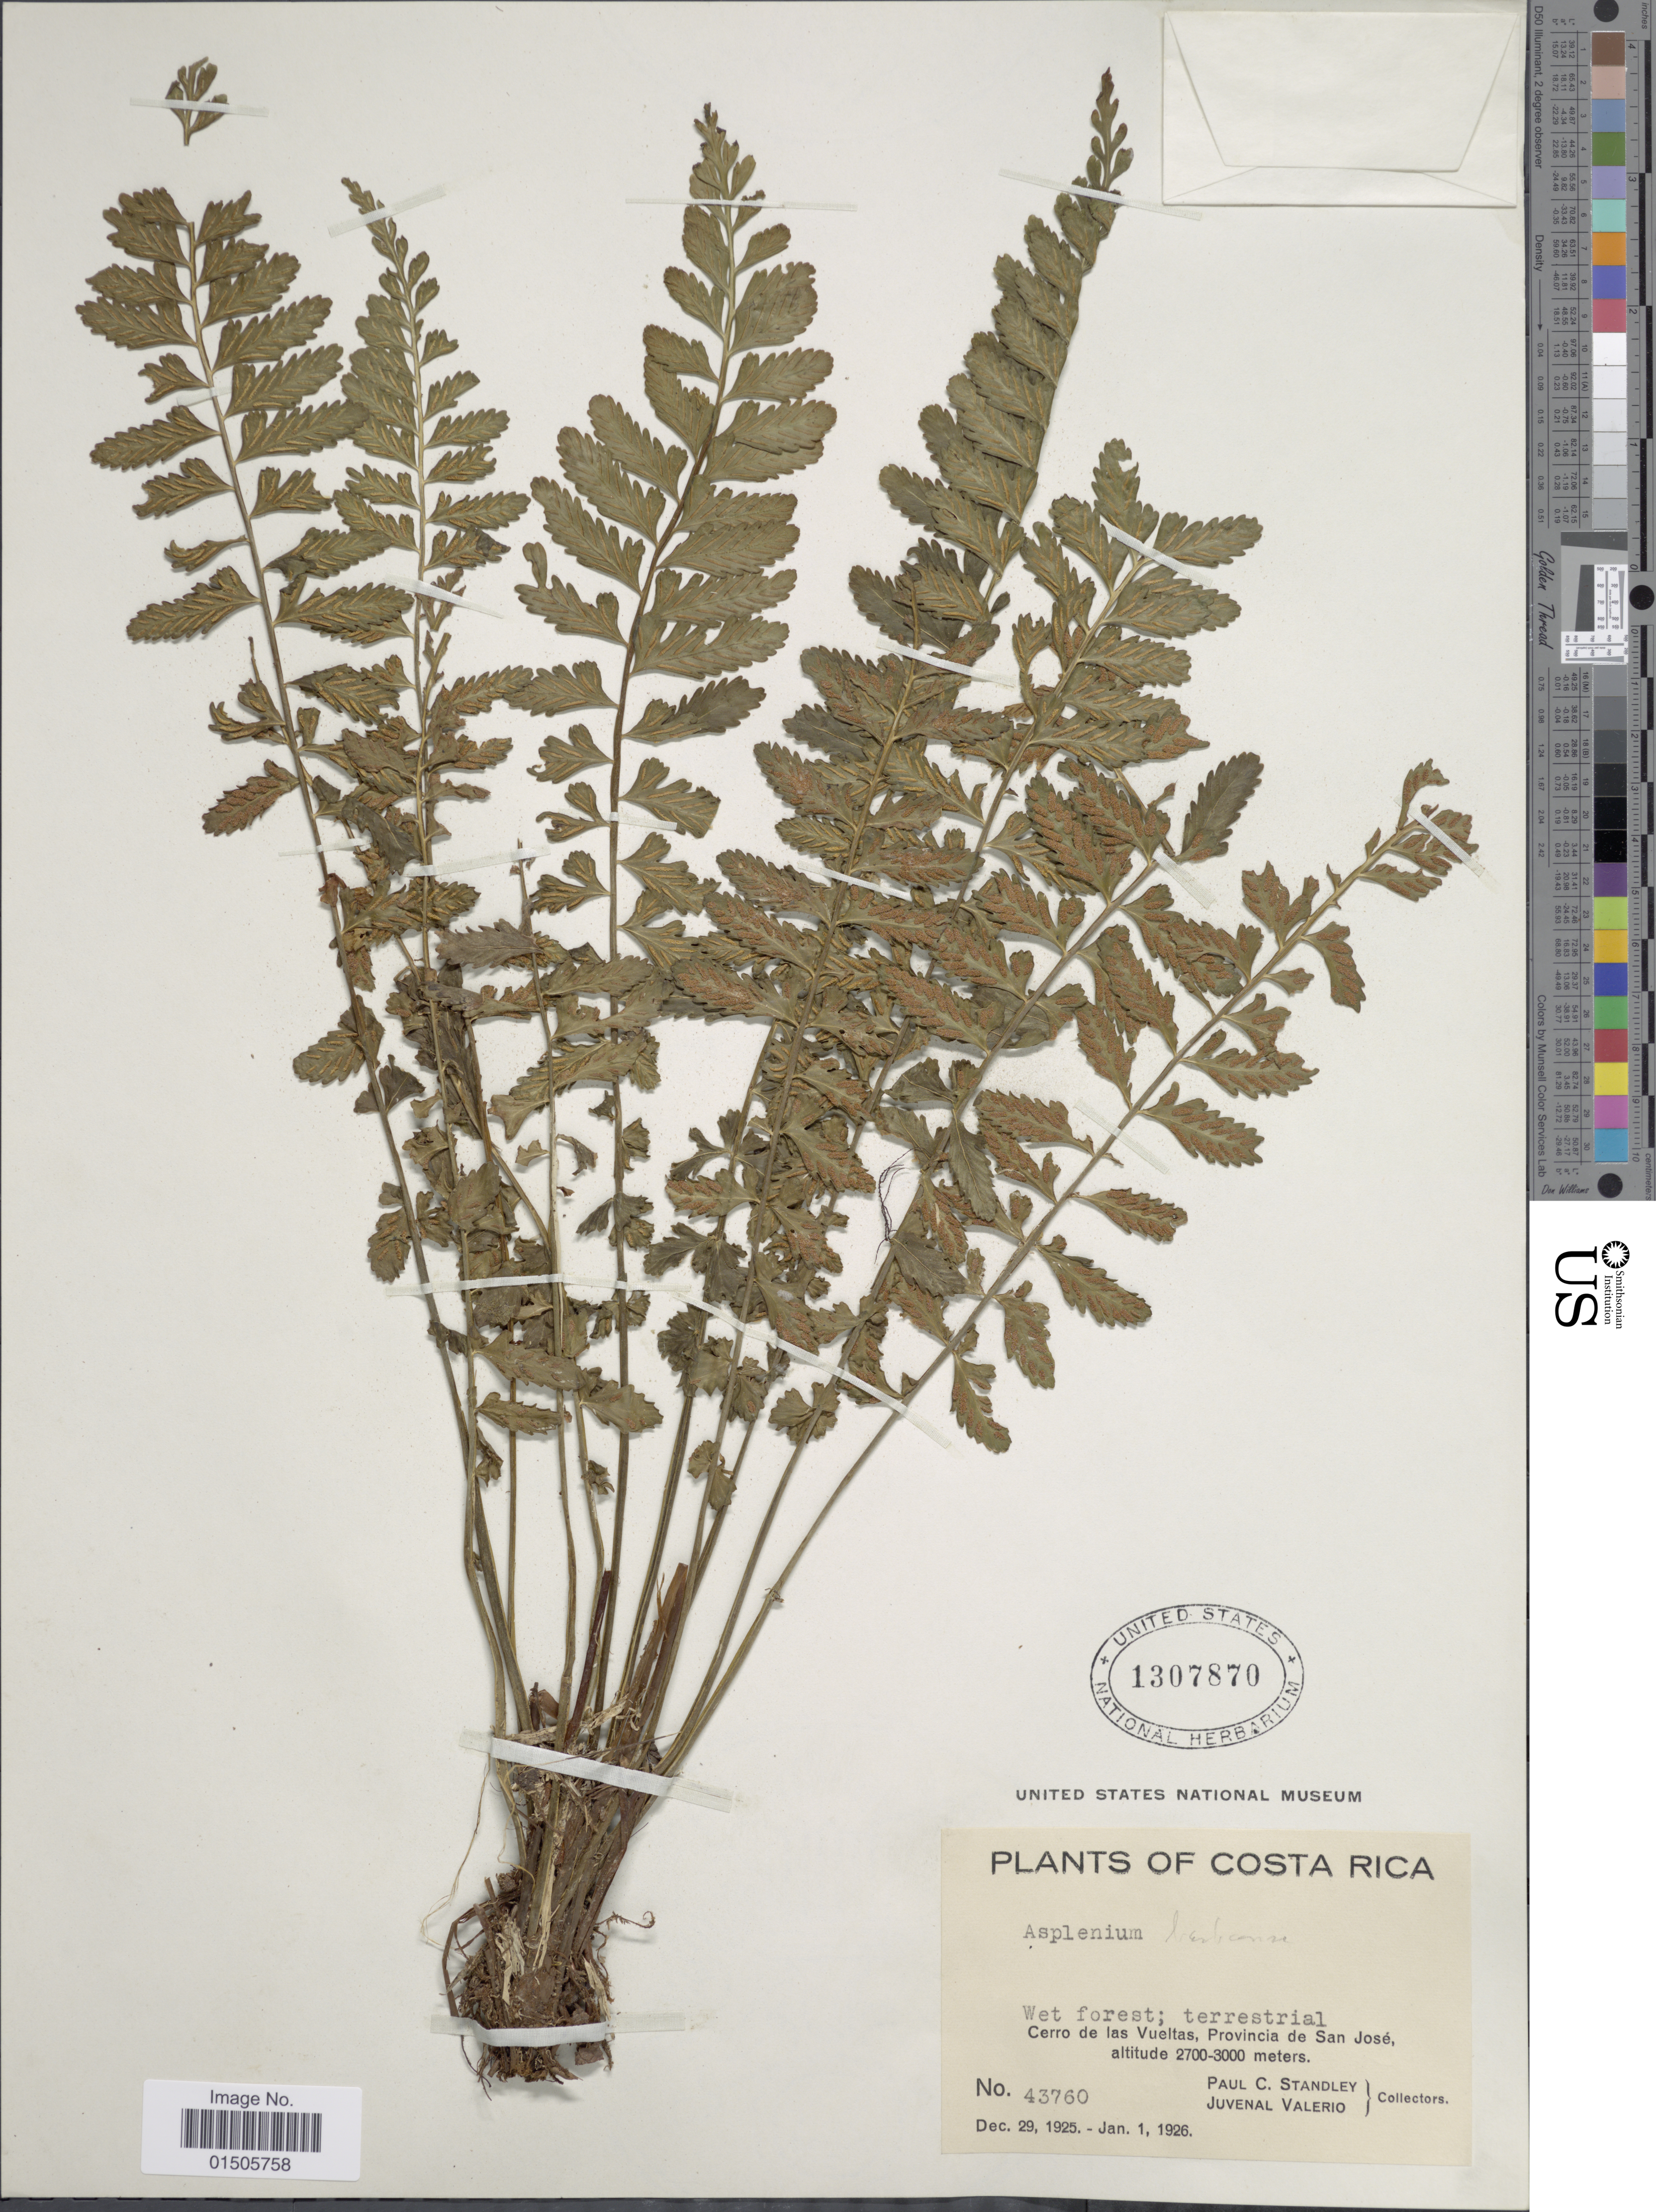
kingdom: Plantae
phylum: Tracheophyta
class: Polypodiopsida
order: Polypodiales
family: Aspleniaceae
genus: Asplenium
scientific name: Asplenium barbaense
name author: Hieron.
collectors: P. C. Standley & J. Valerio R.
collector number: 43760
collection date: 1925-12-29/1926-01-01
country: Costa Rica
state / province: San José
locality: Cerro de las Vueltas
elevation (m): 2700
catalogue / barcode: US 1307870